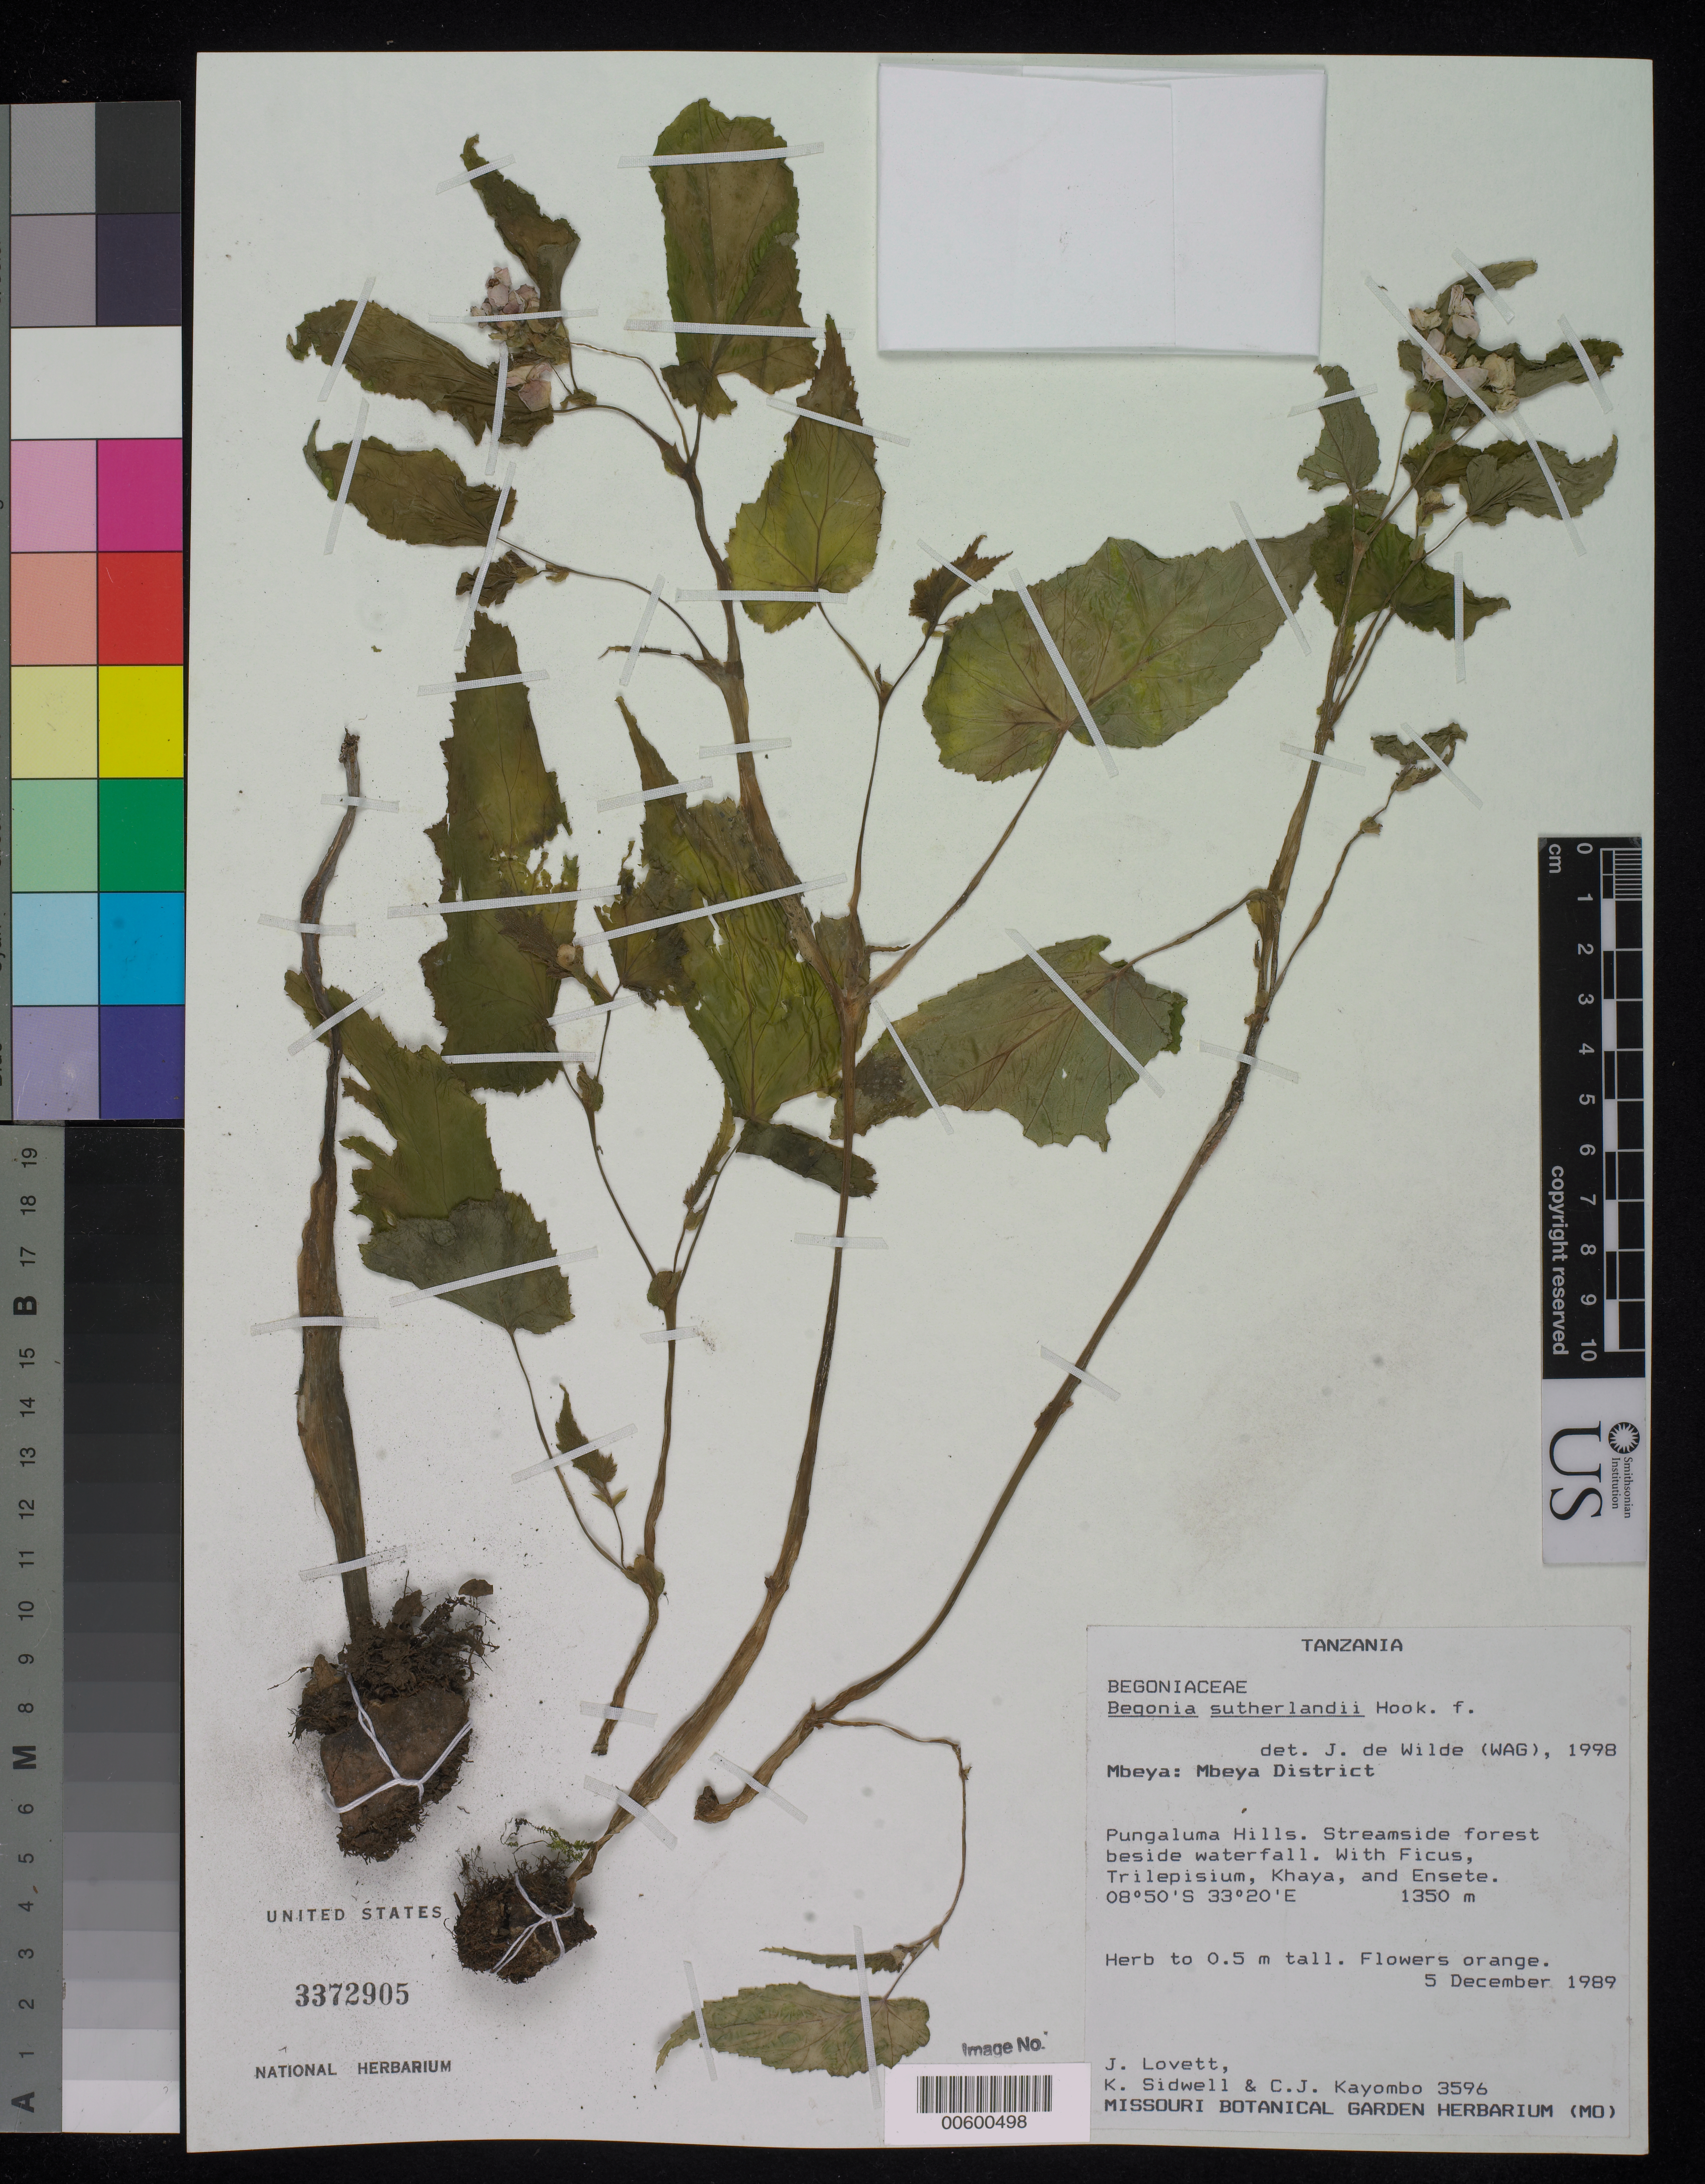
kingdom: Plantae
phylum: Tracheophyta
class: Magnoliopsida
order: Cucurbitales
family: Begoniaceae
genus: Begonia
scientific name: Begonia sutherlandii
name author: Hook. f.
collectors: J. Lovett, K. Sidwell & C. J. Kayombo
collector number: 3596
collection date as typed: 05 Dec 1989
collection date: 1989-12-05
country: Tanzania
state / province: Mbeya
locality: Pungaluma hills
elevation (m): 1250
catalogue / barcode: US 3372905